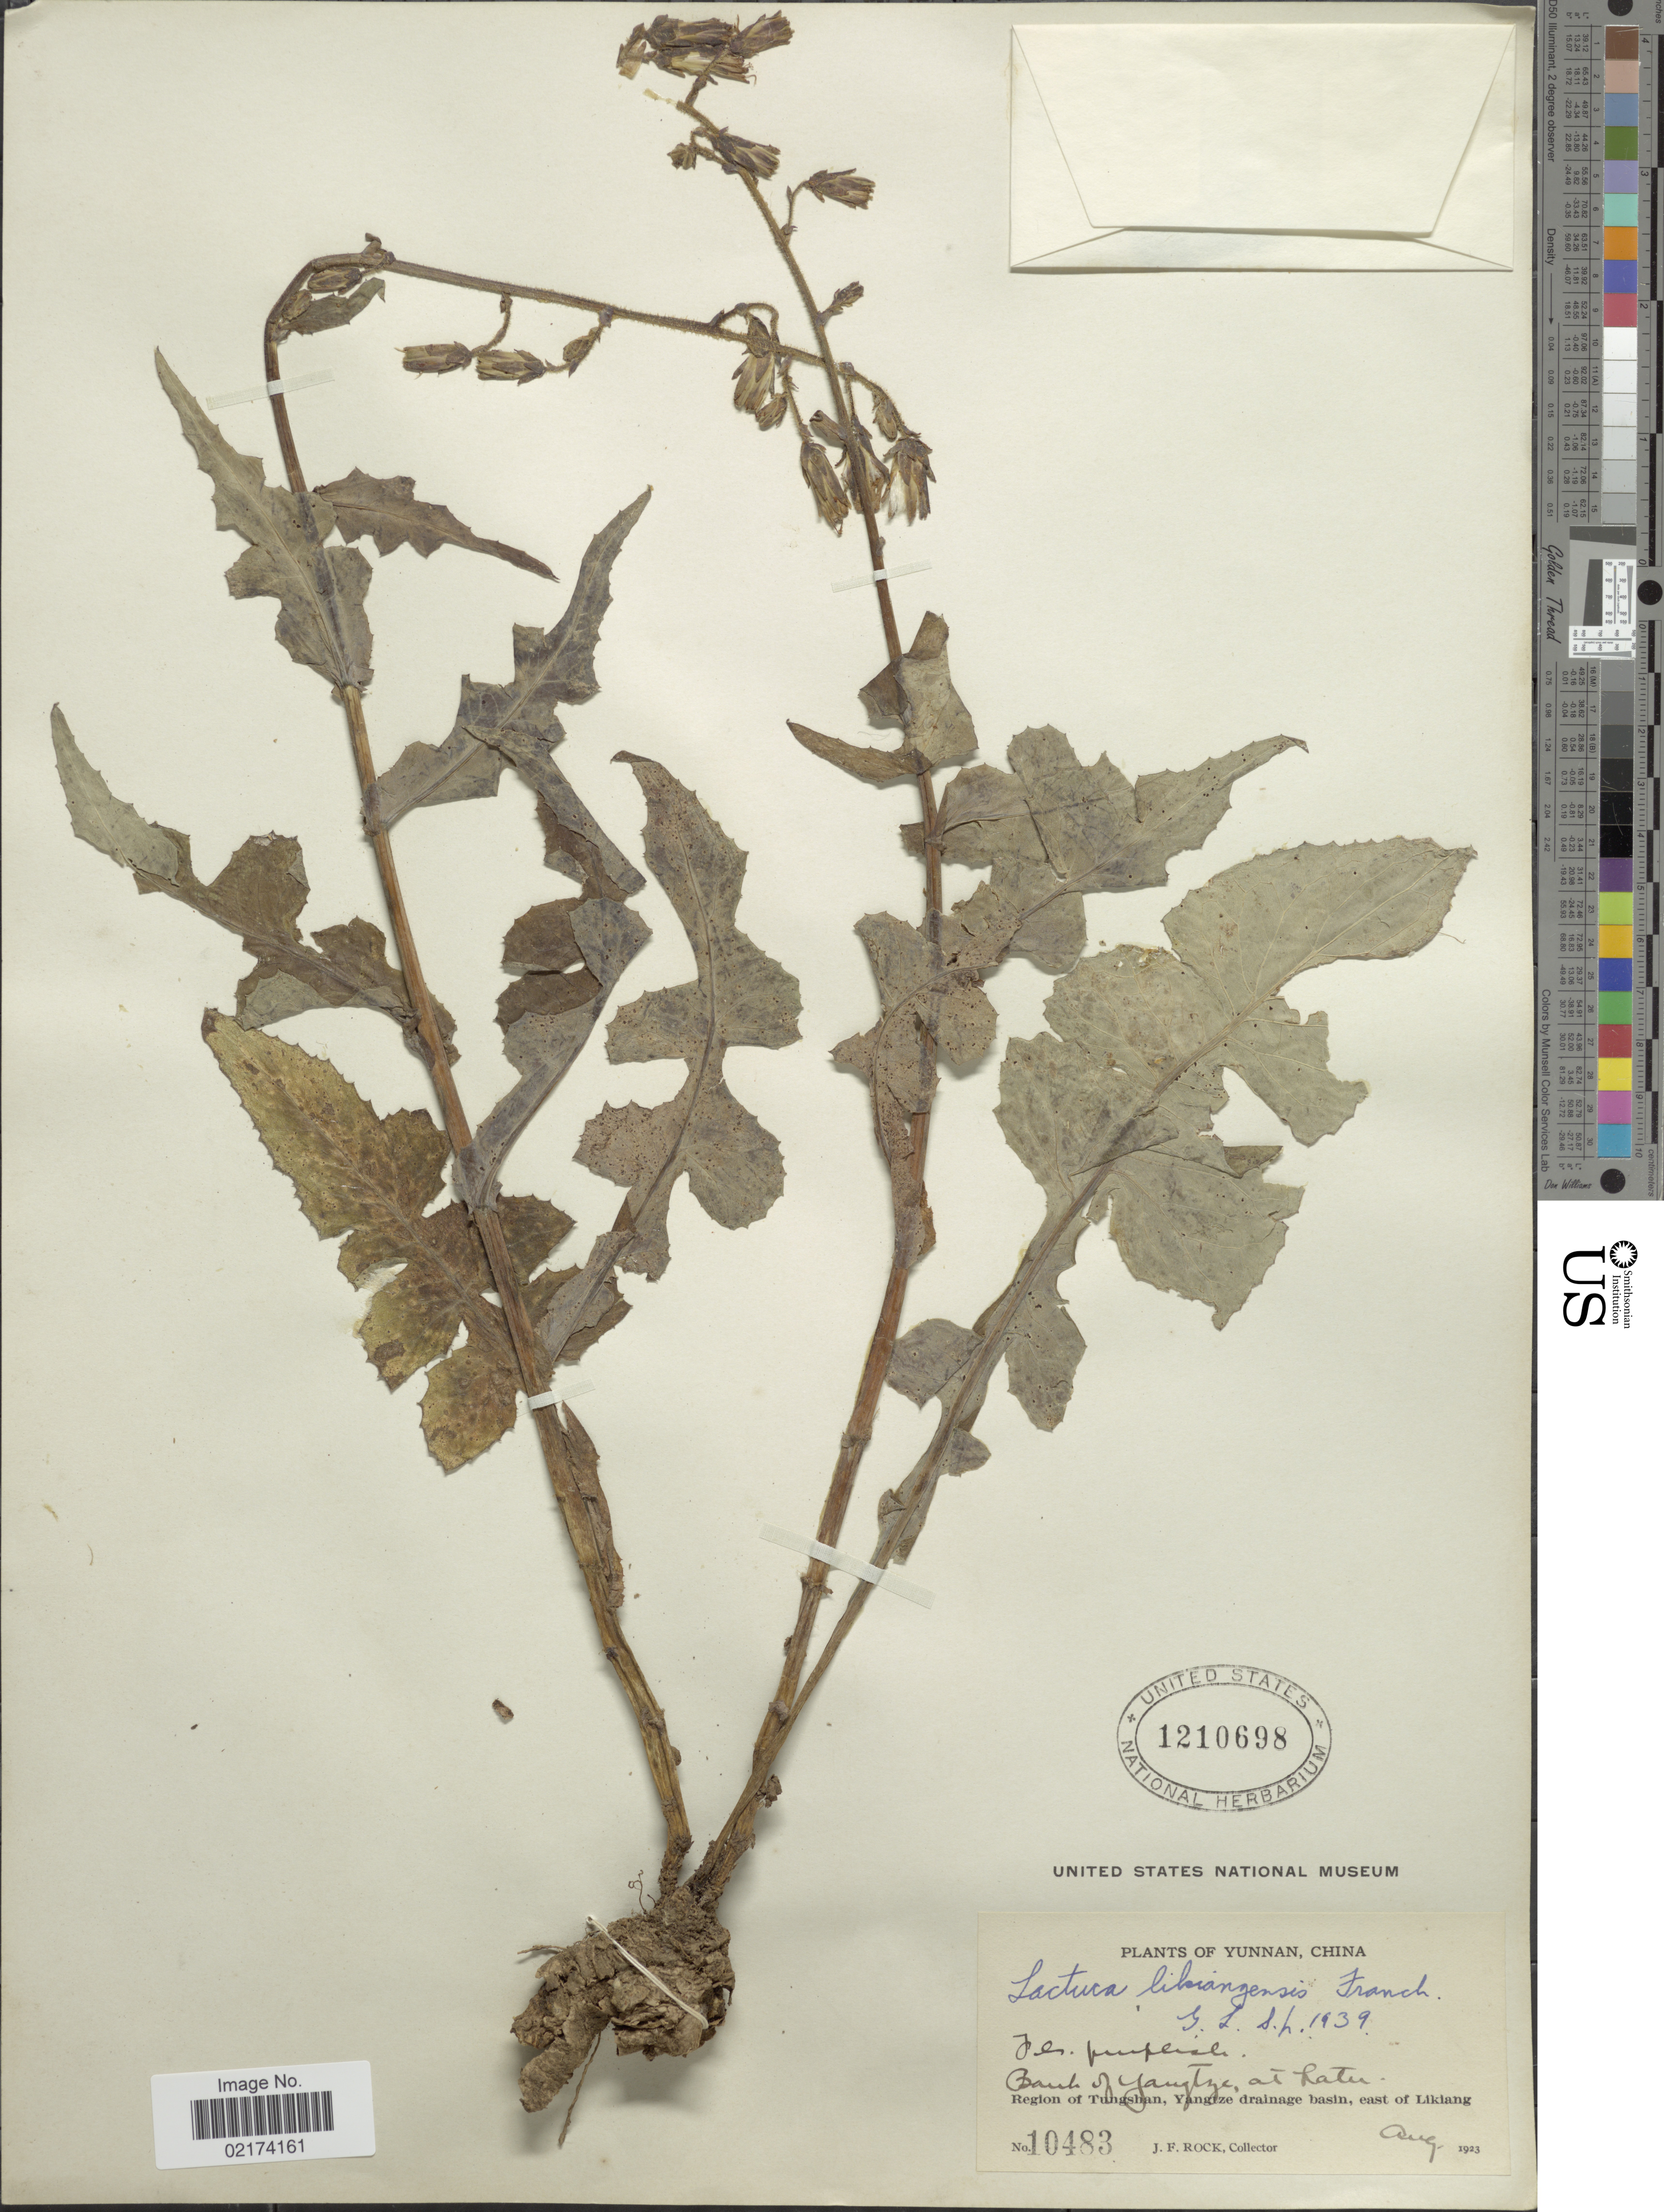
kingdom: Plantae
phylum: Tracheophyta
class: Magnoliopsida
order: Asterales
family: Asteraceae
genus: Chaetoseris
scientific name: Chaetoseris likiangensis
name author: (Franch.) C. Shih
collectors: J. F. Rock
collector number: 10483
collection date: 1923-08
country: China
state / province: Yunnan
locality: Bank of Yangtze, at Latu, region of Tungshan, Yangtze drainage basin, east of Likiang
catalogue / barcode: US 1210698